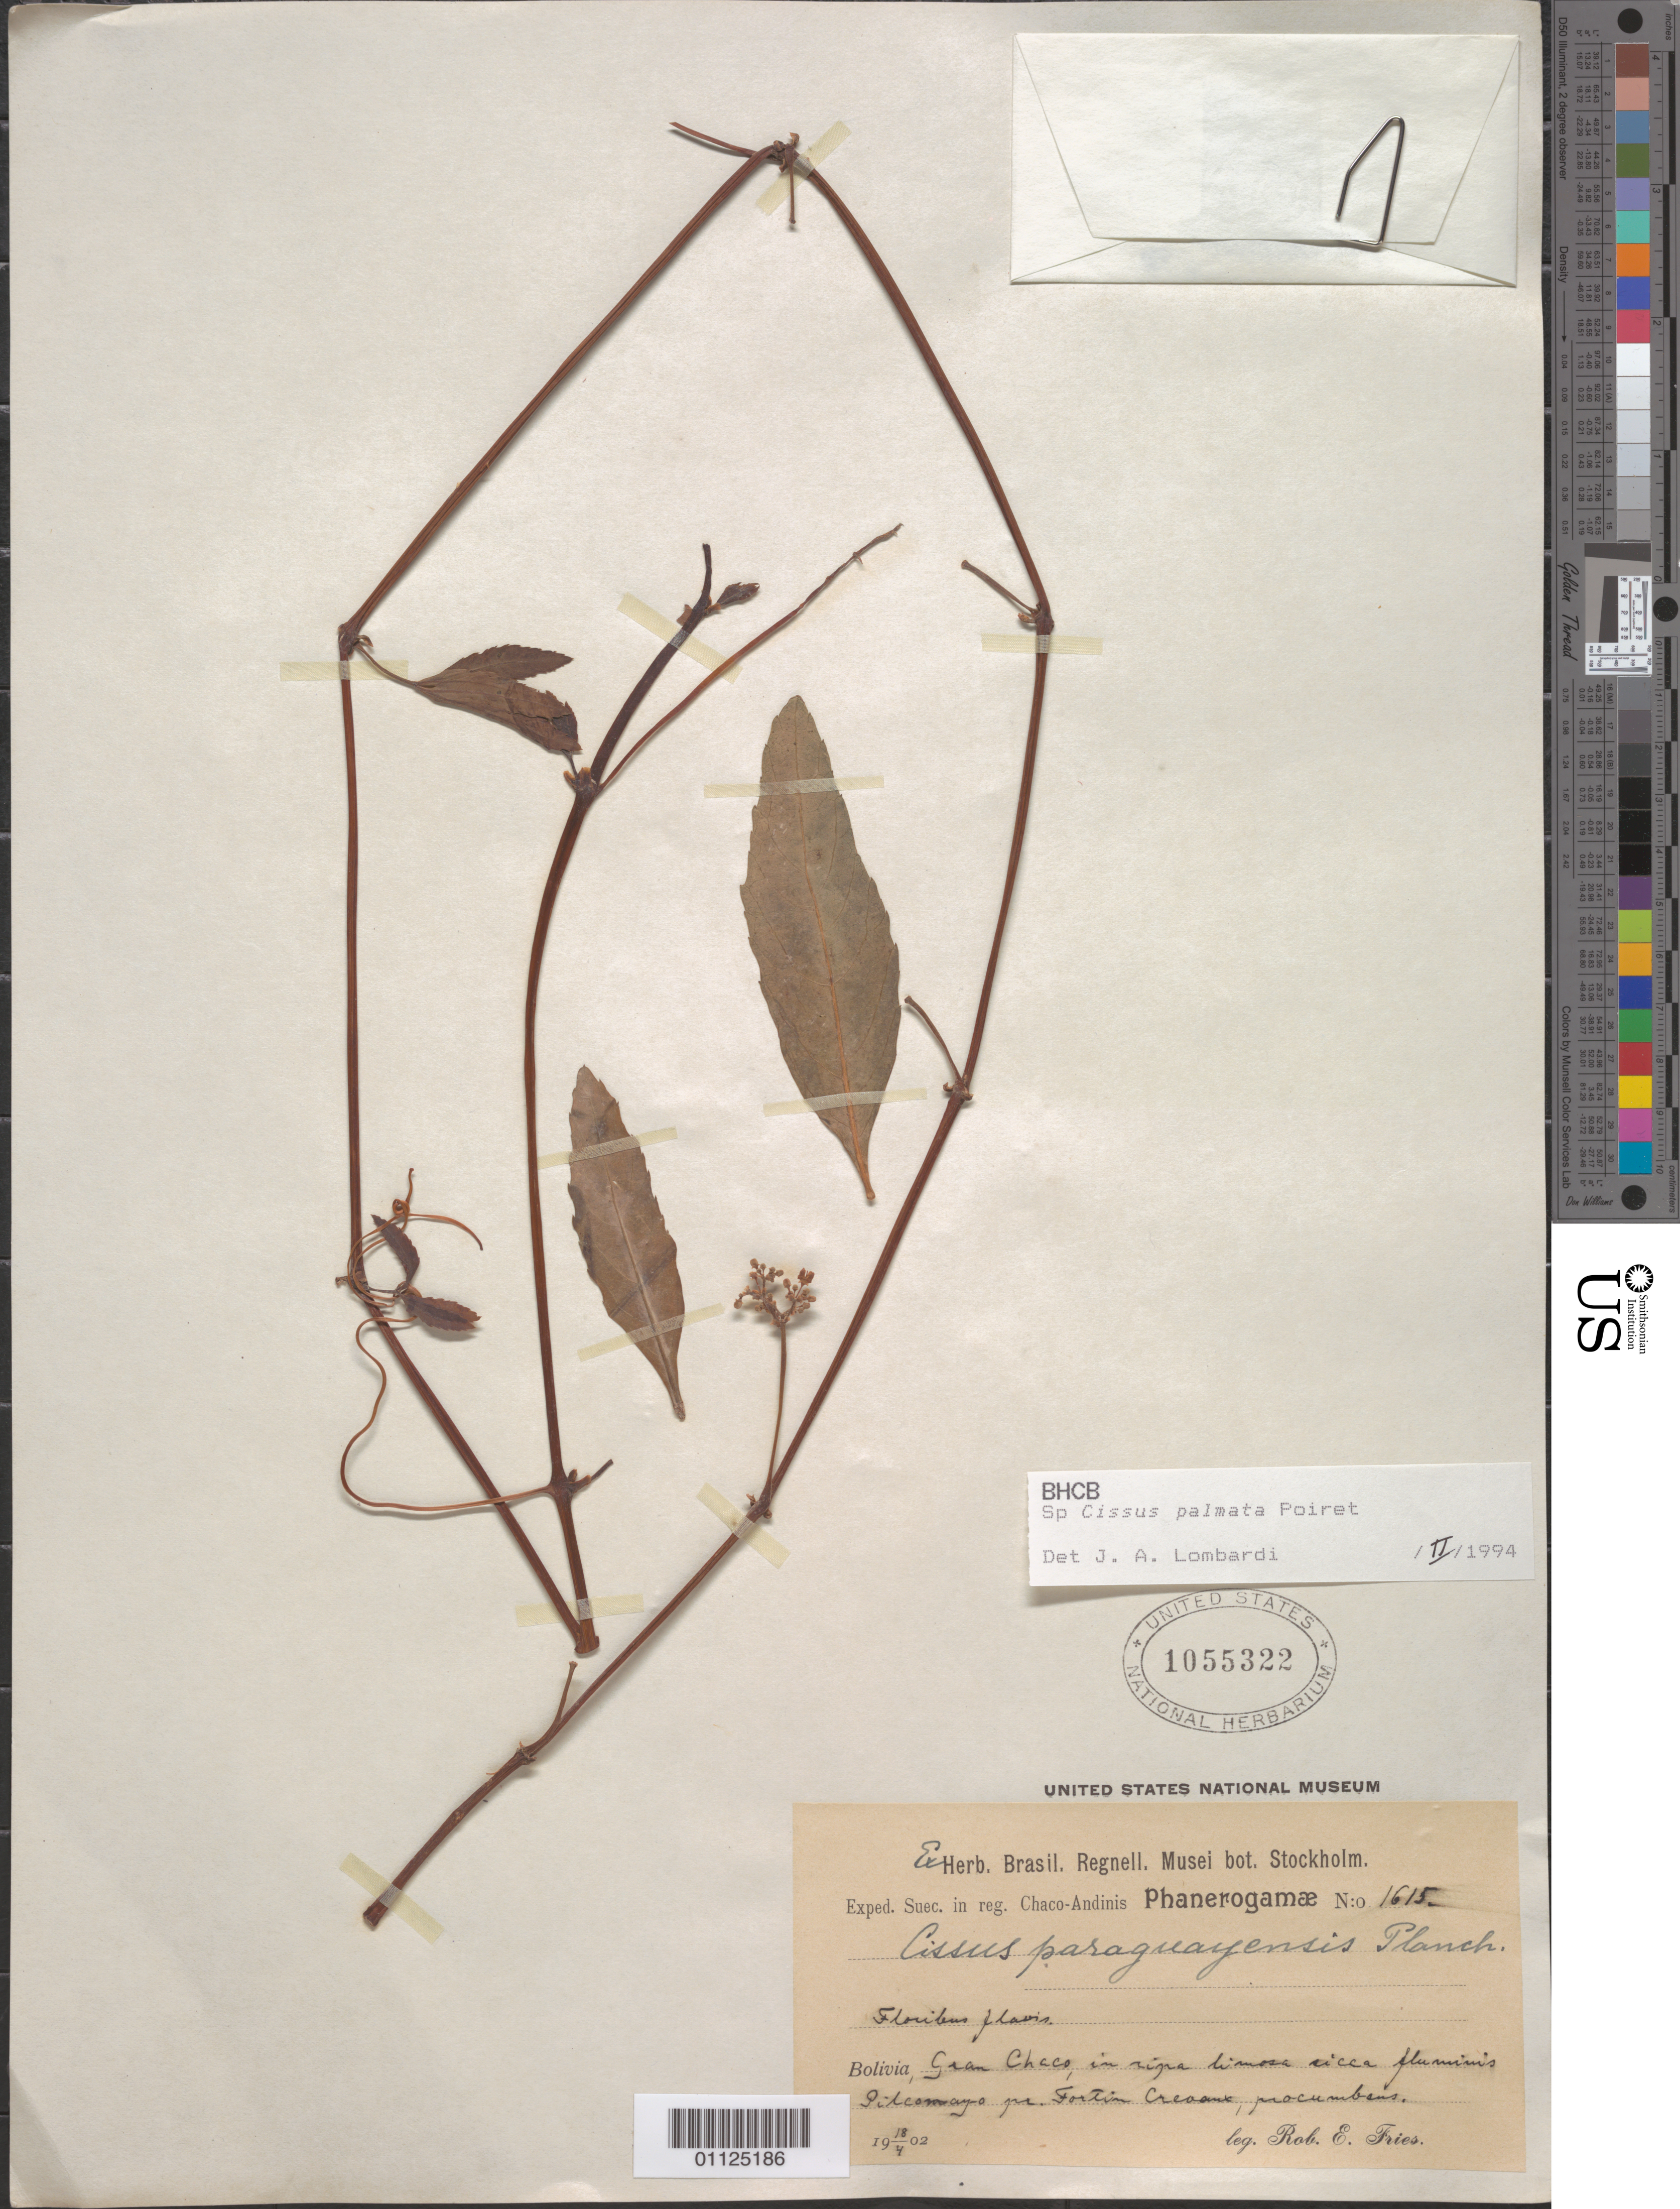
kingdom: Plantae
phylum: Tracheophyta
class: Magnoliopsida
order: Vitales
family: Vitaceae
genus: Cissus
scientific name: Cissus palmata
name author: Poir.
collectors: R. E. Fries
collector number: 1615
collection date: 1902-04-18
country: Bolivia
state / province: Tarija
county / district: Gran Chaco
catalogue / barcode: US 1055322